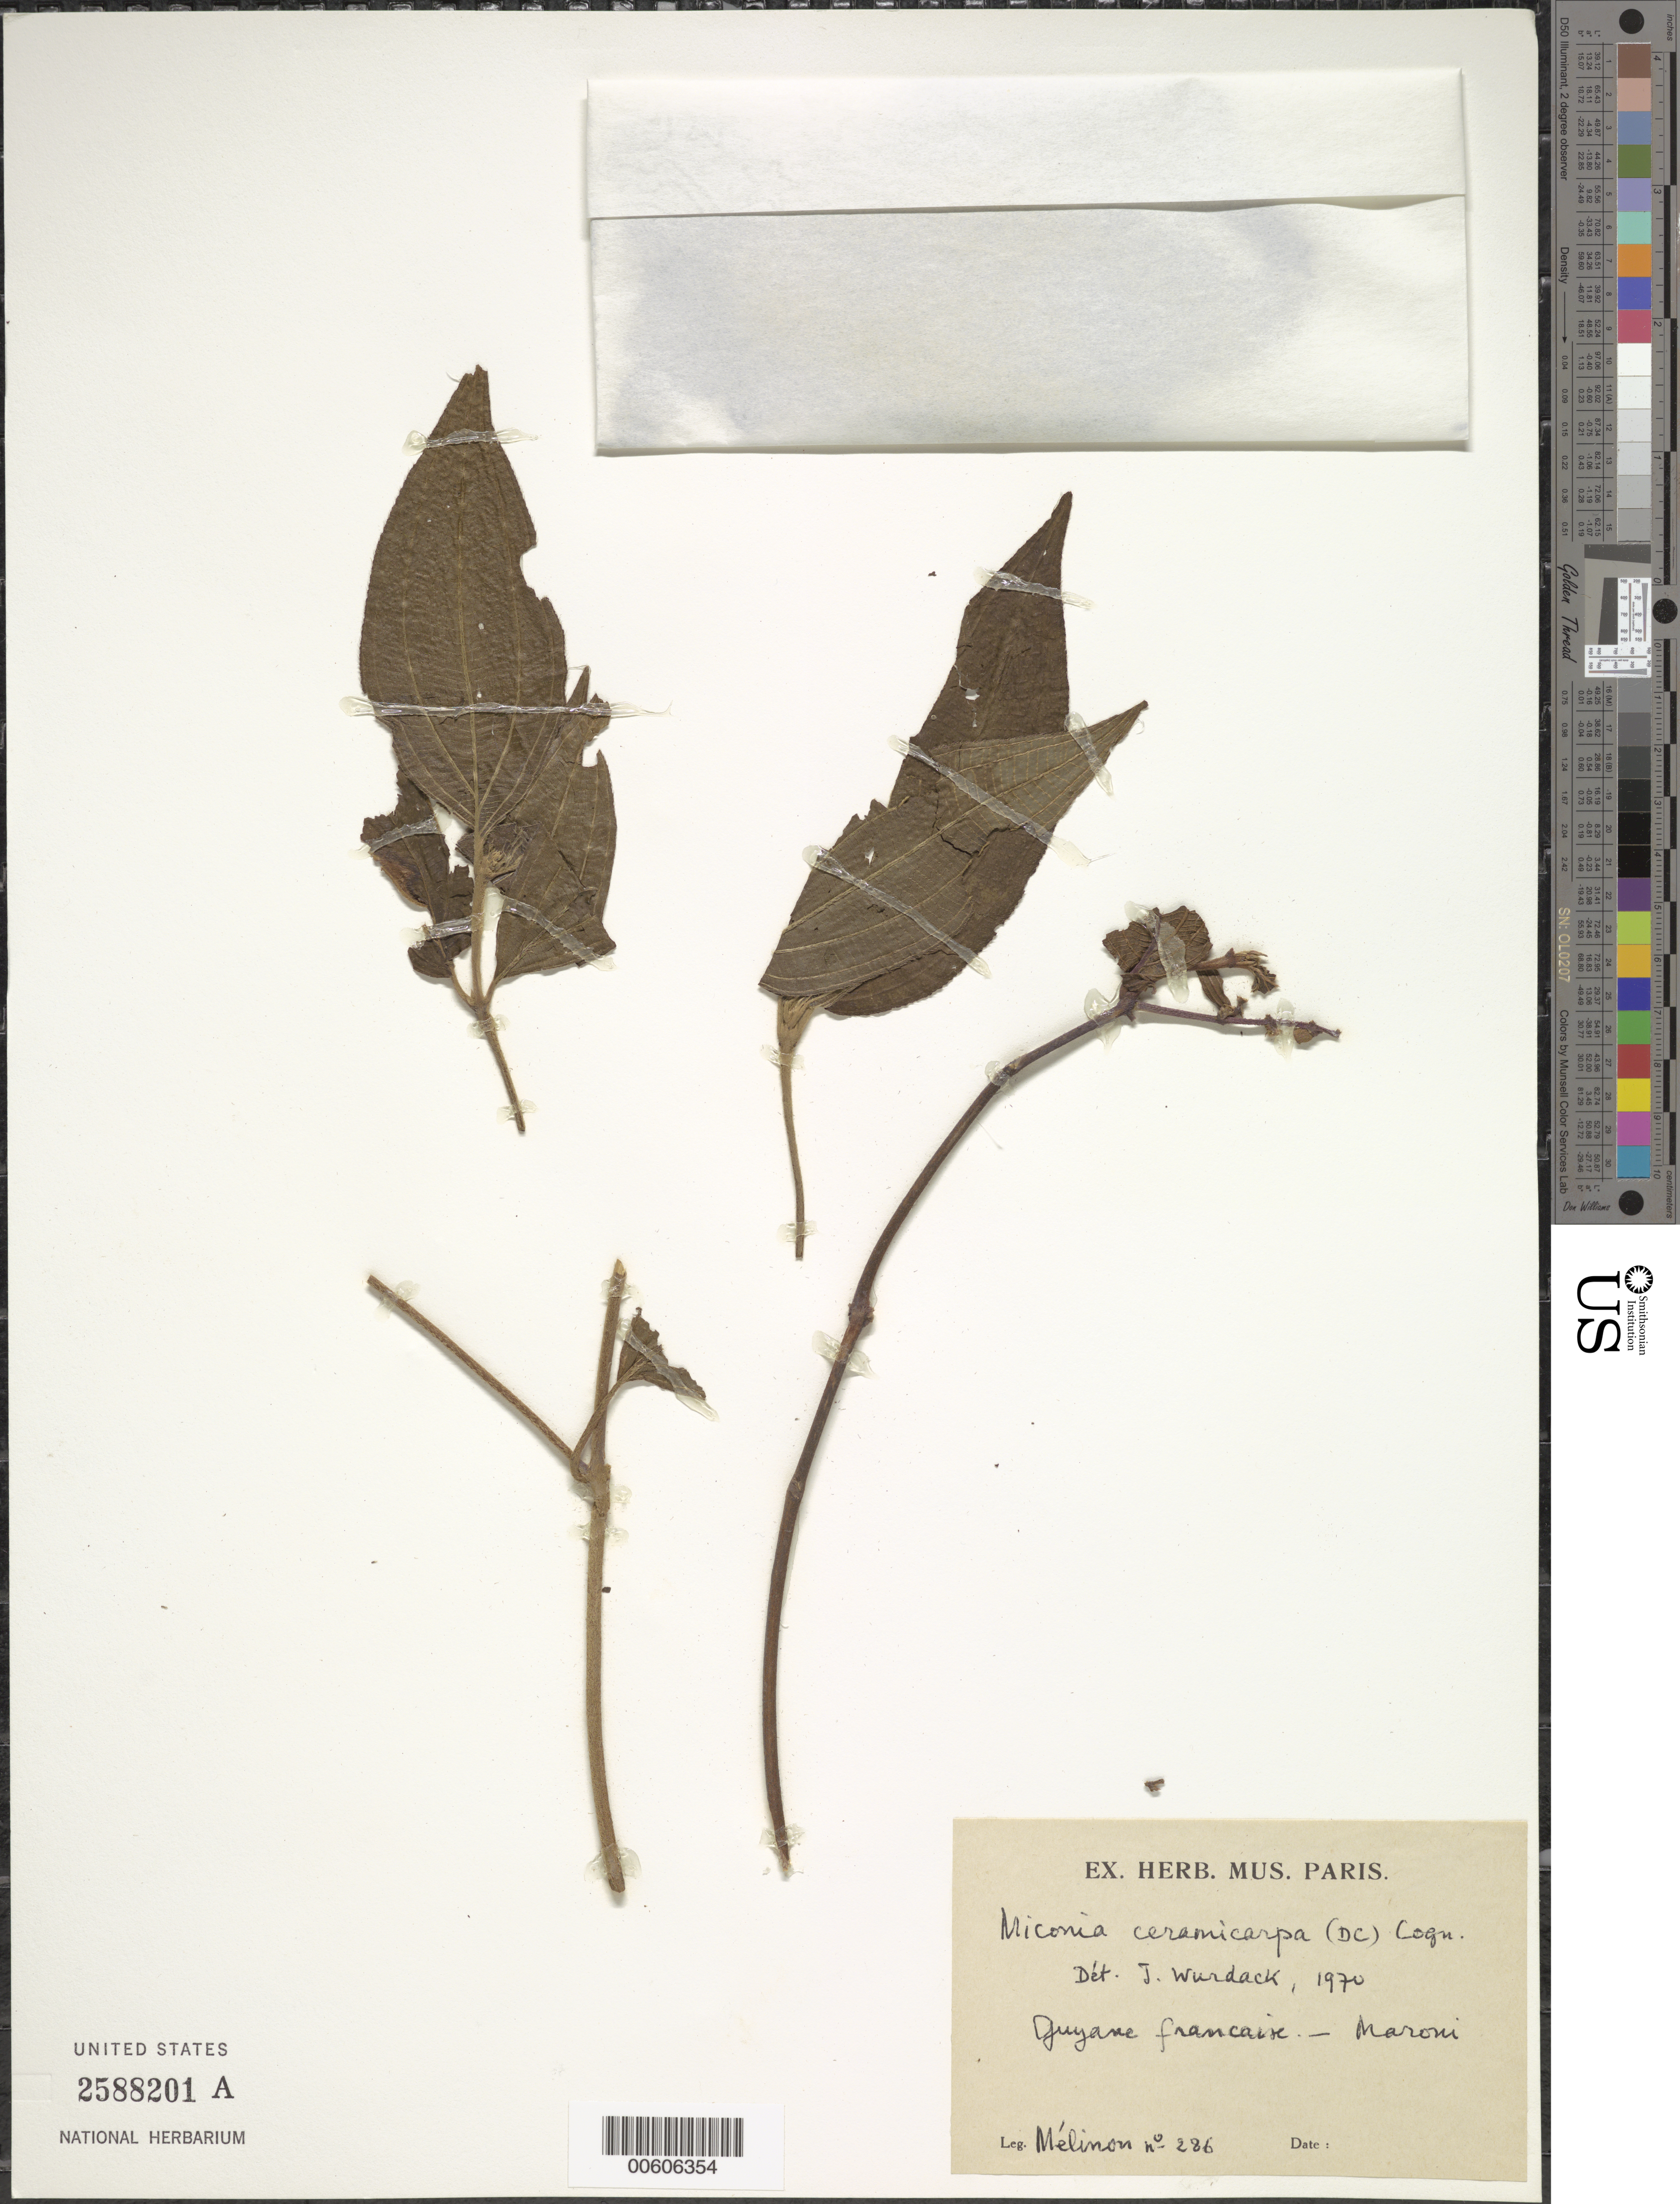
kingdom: Plantae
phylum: Tracheophyta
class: Magnoliopsida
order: Myrtales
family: Melastomataceae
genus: Miconia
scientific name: Miconia ceramicarpa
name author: (DC.) Cogn.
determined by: Wurdack, John J., (US), US (UNITED STATES)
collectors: E. Mélinon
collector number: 286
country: French Guiana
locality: Maroni R.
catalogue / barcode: US 2588201A